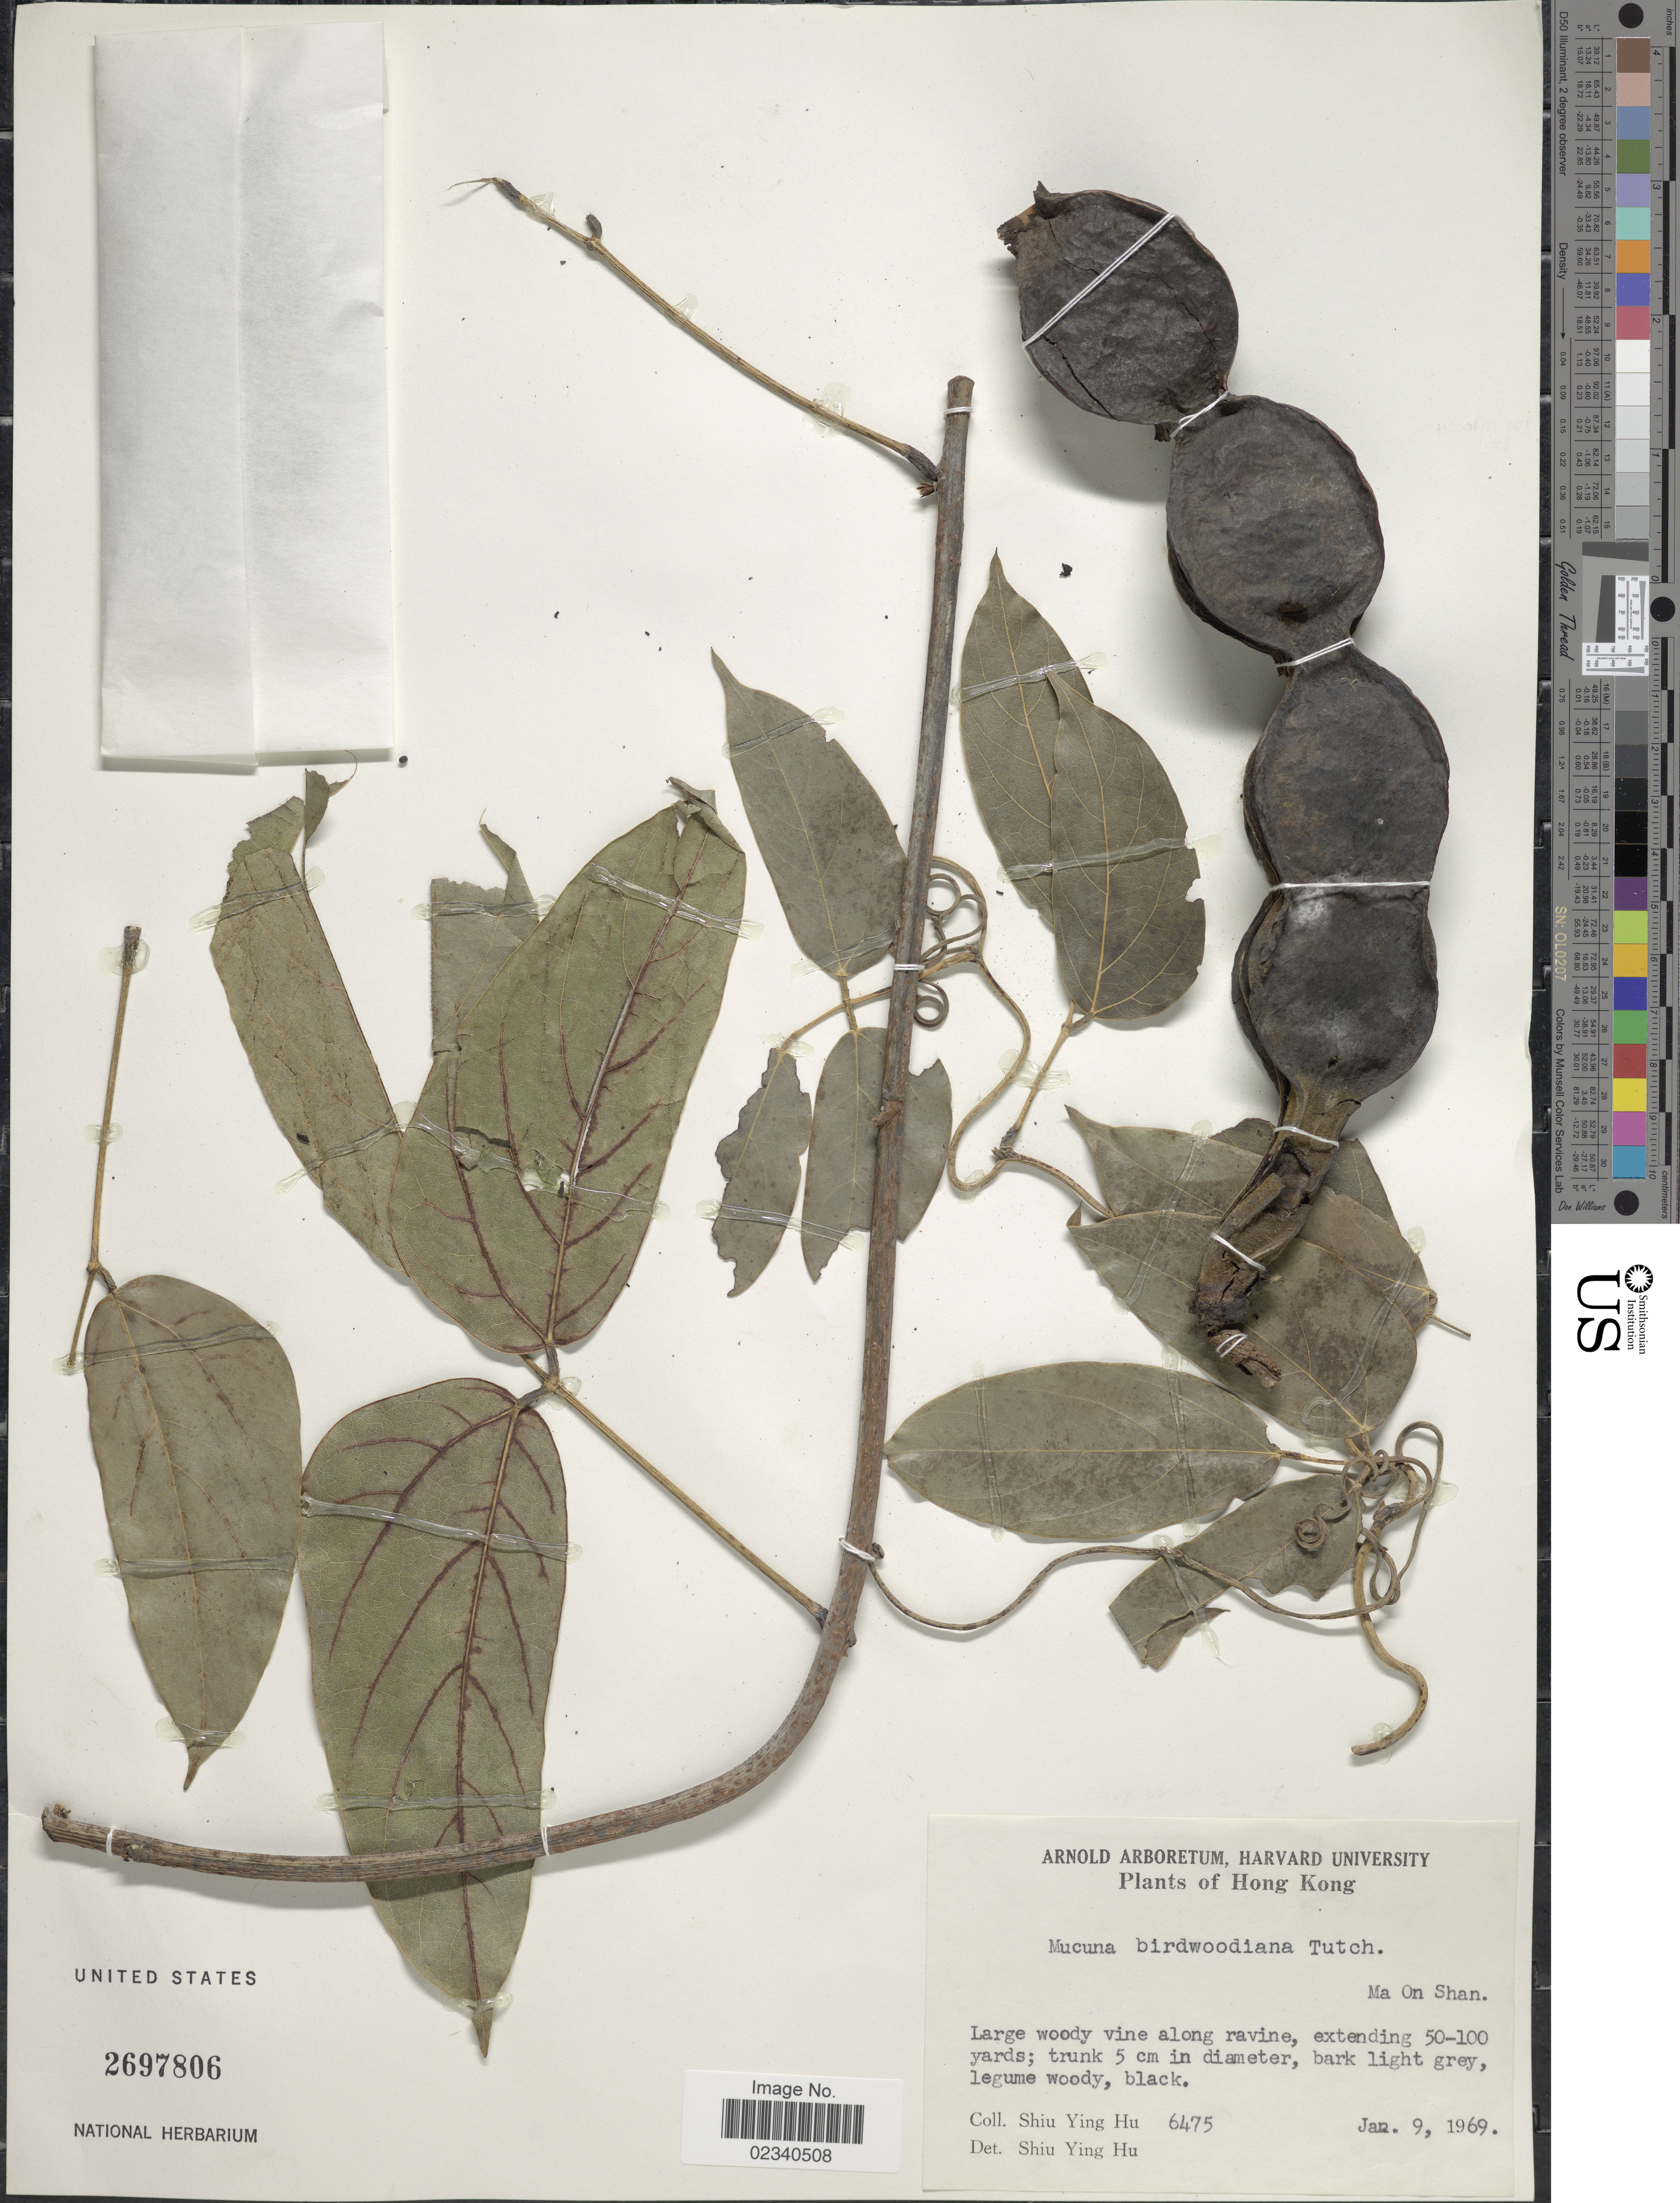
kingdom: Plantae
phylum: Tracheophyta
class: Magnoliopsida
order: Fabales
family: Fabaceae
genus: Mucuna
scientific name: Mucuna birdwoodiana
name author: Tutcher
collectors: S. Y. Hu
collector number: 6475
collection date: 1969-01-09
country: China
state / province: Hong Kong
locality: Ma On Shan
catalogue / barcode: US 2697806